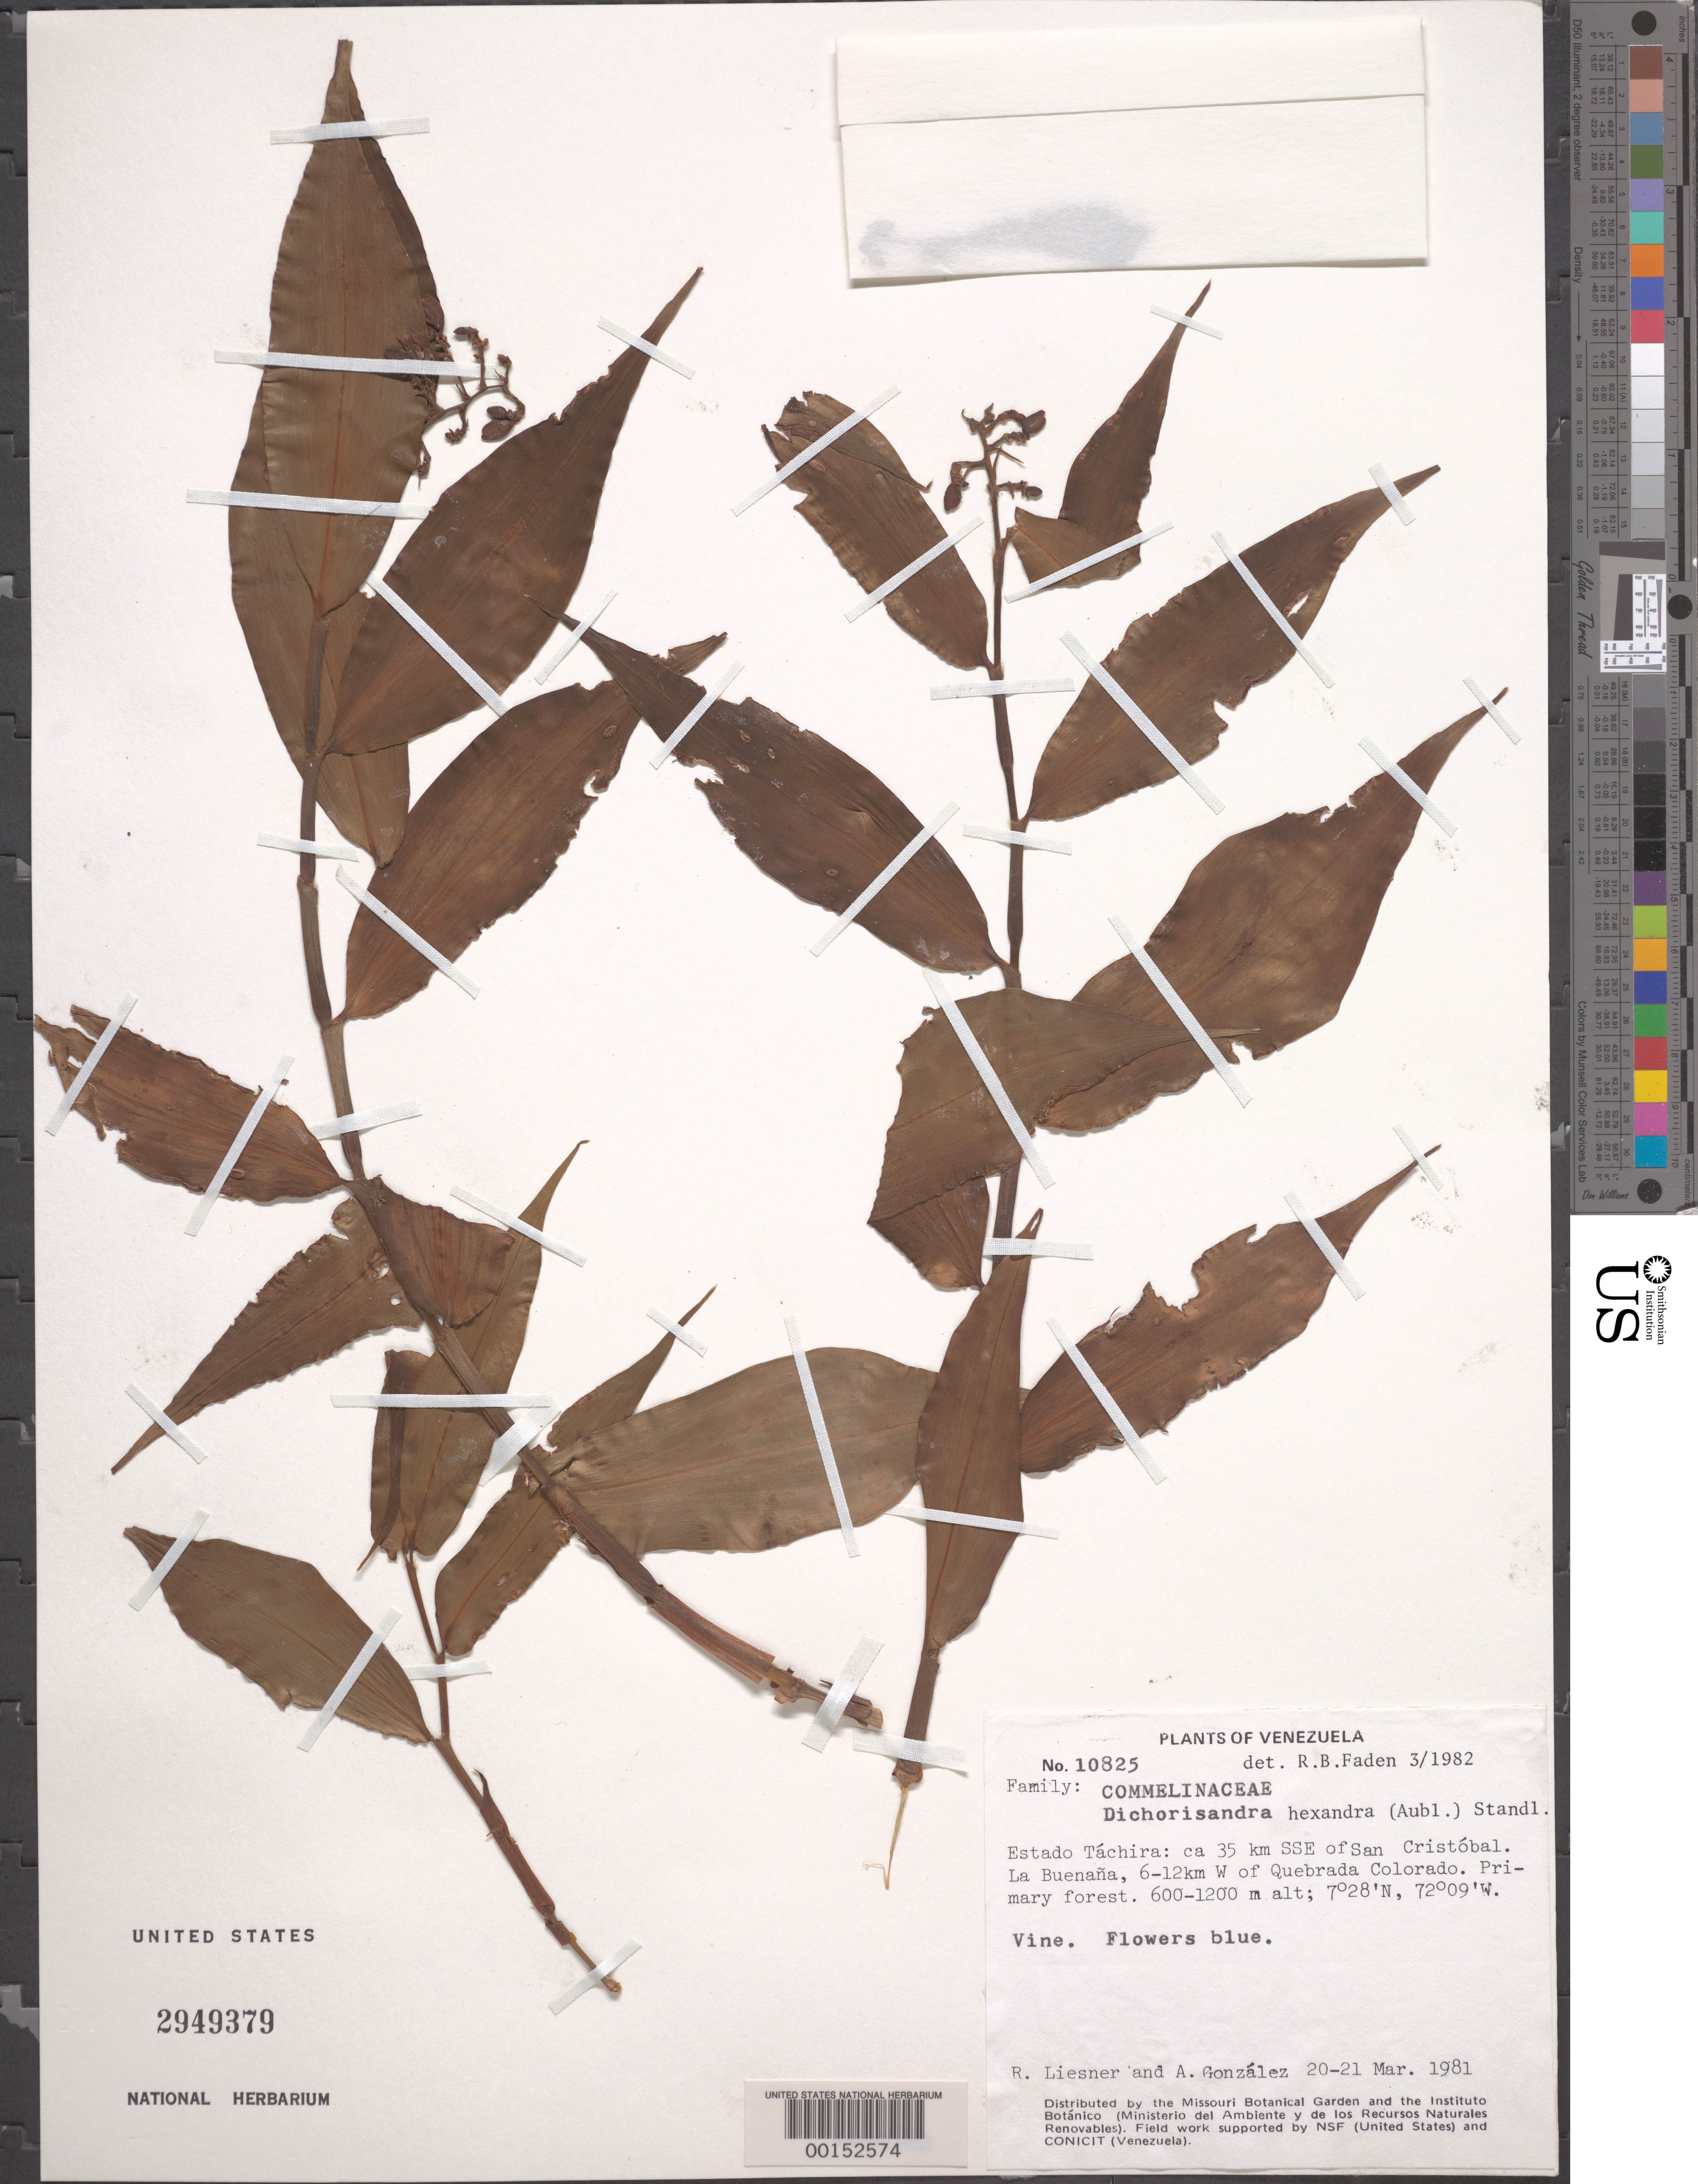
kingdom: Plantae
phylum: Tracheophyta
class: Liliopsida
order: Commelinales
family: Commelinaceae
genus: Dichorisandra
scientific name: Dichorisandra hexandra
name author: (Aubl.) Standl.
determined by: Faden, Robert B., (US), Smithsonian Institution - National Museum of Natural History (UNITED STATES)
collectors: R. L. Liesner & A. C. González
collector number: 10825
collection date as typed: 20 Mar 1981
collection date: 1981-03-20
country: Venezuela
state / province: Tachira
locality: Sse of san cristobal, la buenana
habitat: Primary forest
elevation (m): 600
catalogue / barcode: US 2949379